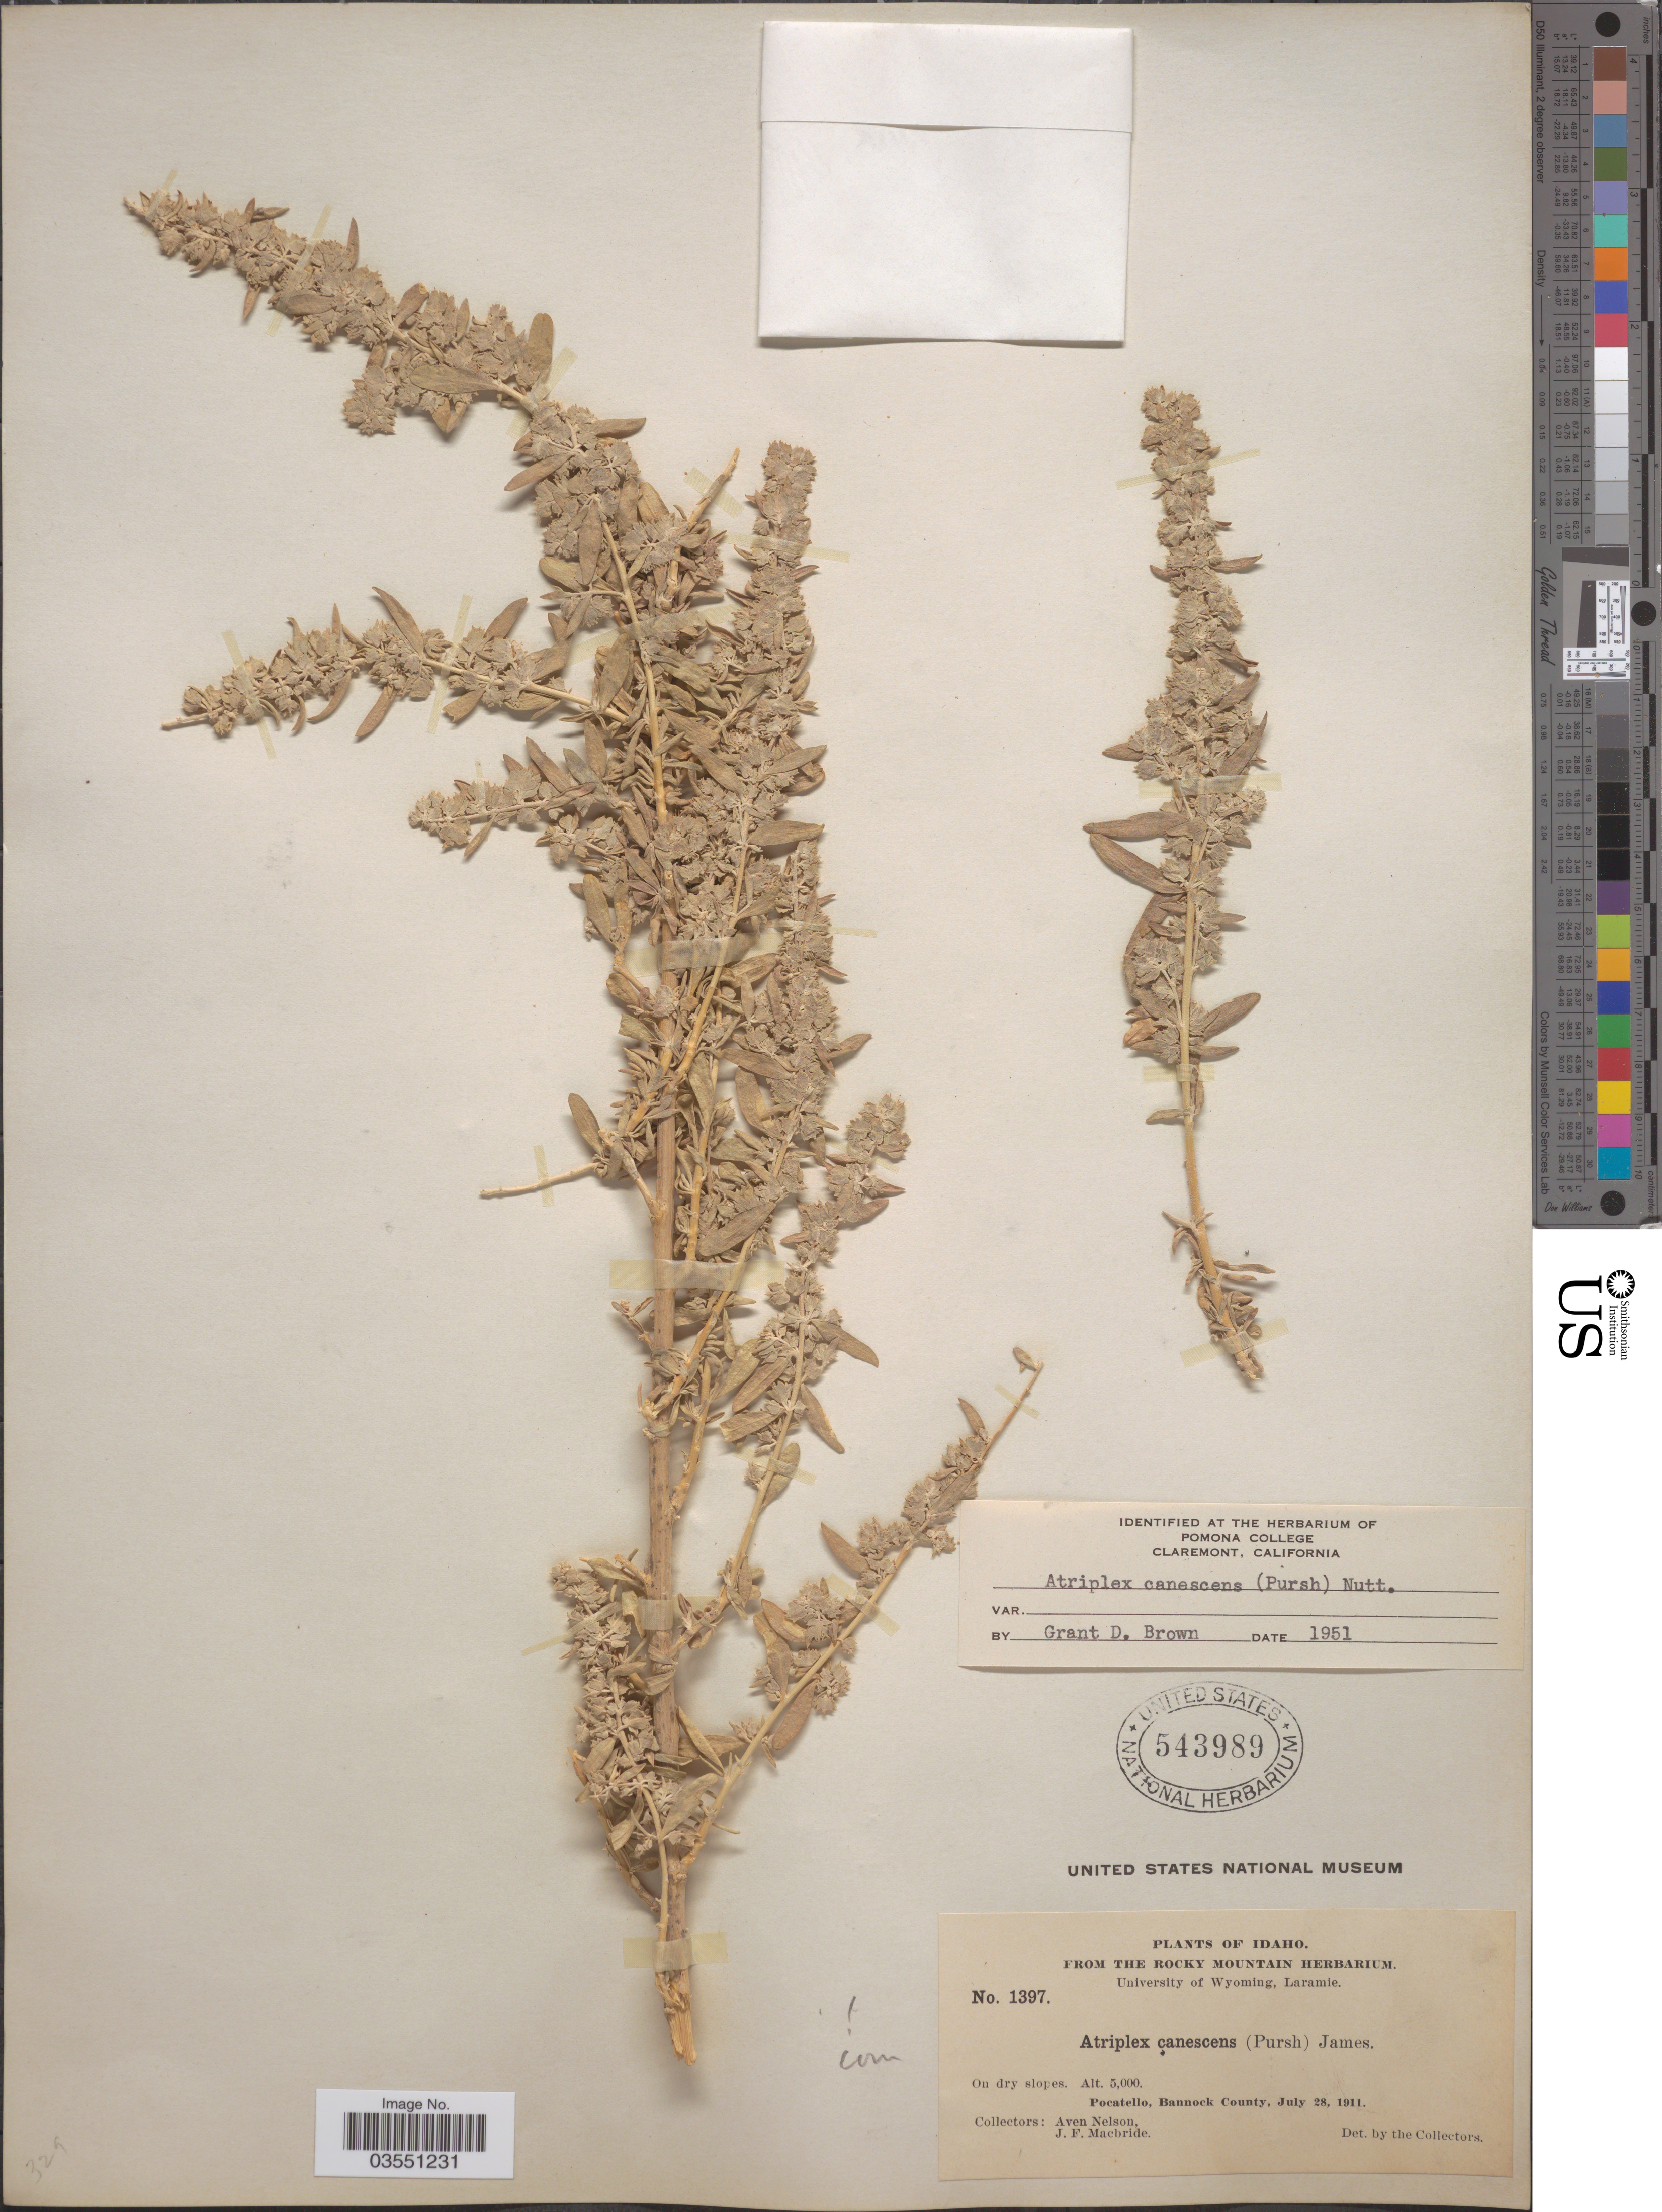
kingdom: Plantae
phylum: Tracheophyta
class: Magnoliopsida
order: Caryophyllales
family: Amaranthaceae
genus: Atriplex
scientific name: Atriplex canescens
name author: (Pursh) Nutt.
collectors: A. Nelson & J. F. Macbride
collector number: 1397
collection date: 1911-07-28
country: United States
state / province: Idaho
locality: Pocatello, Bannock County.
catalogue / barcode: US 543989